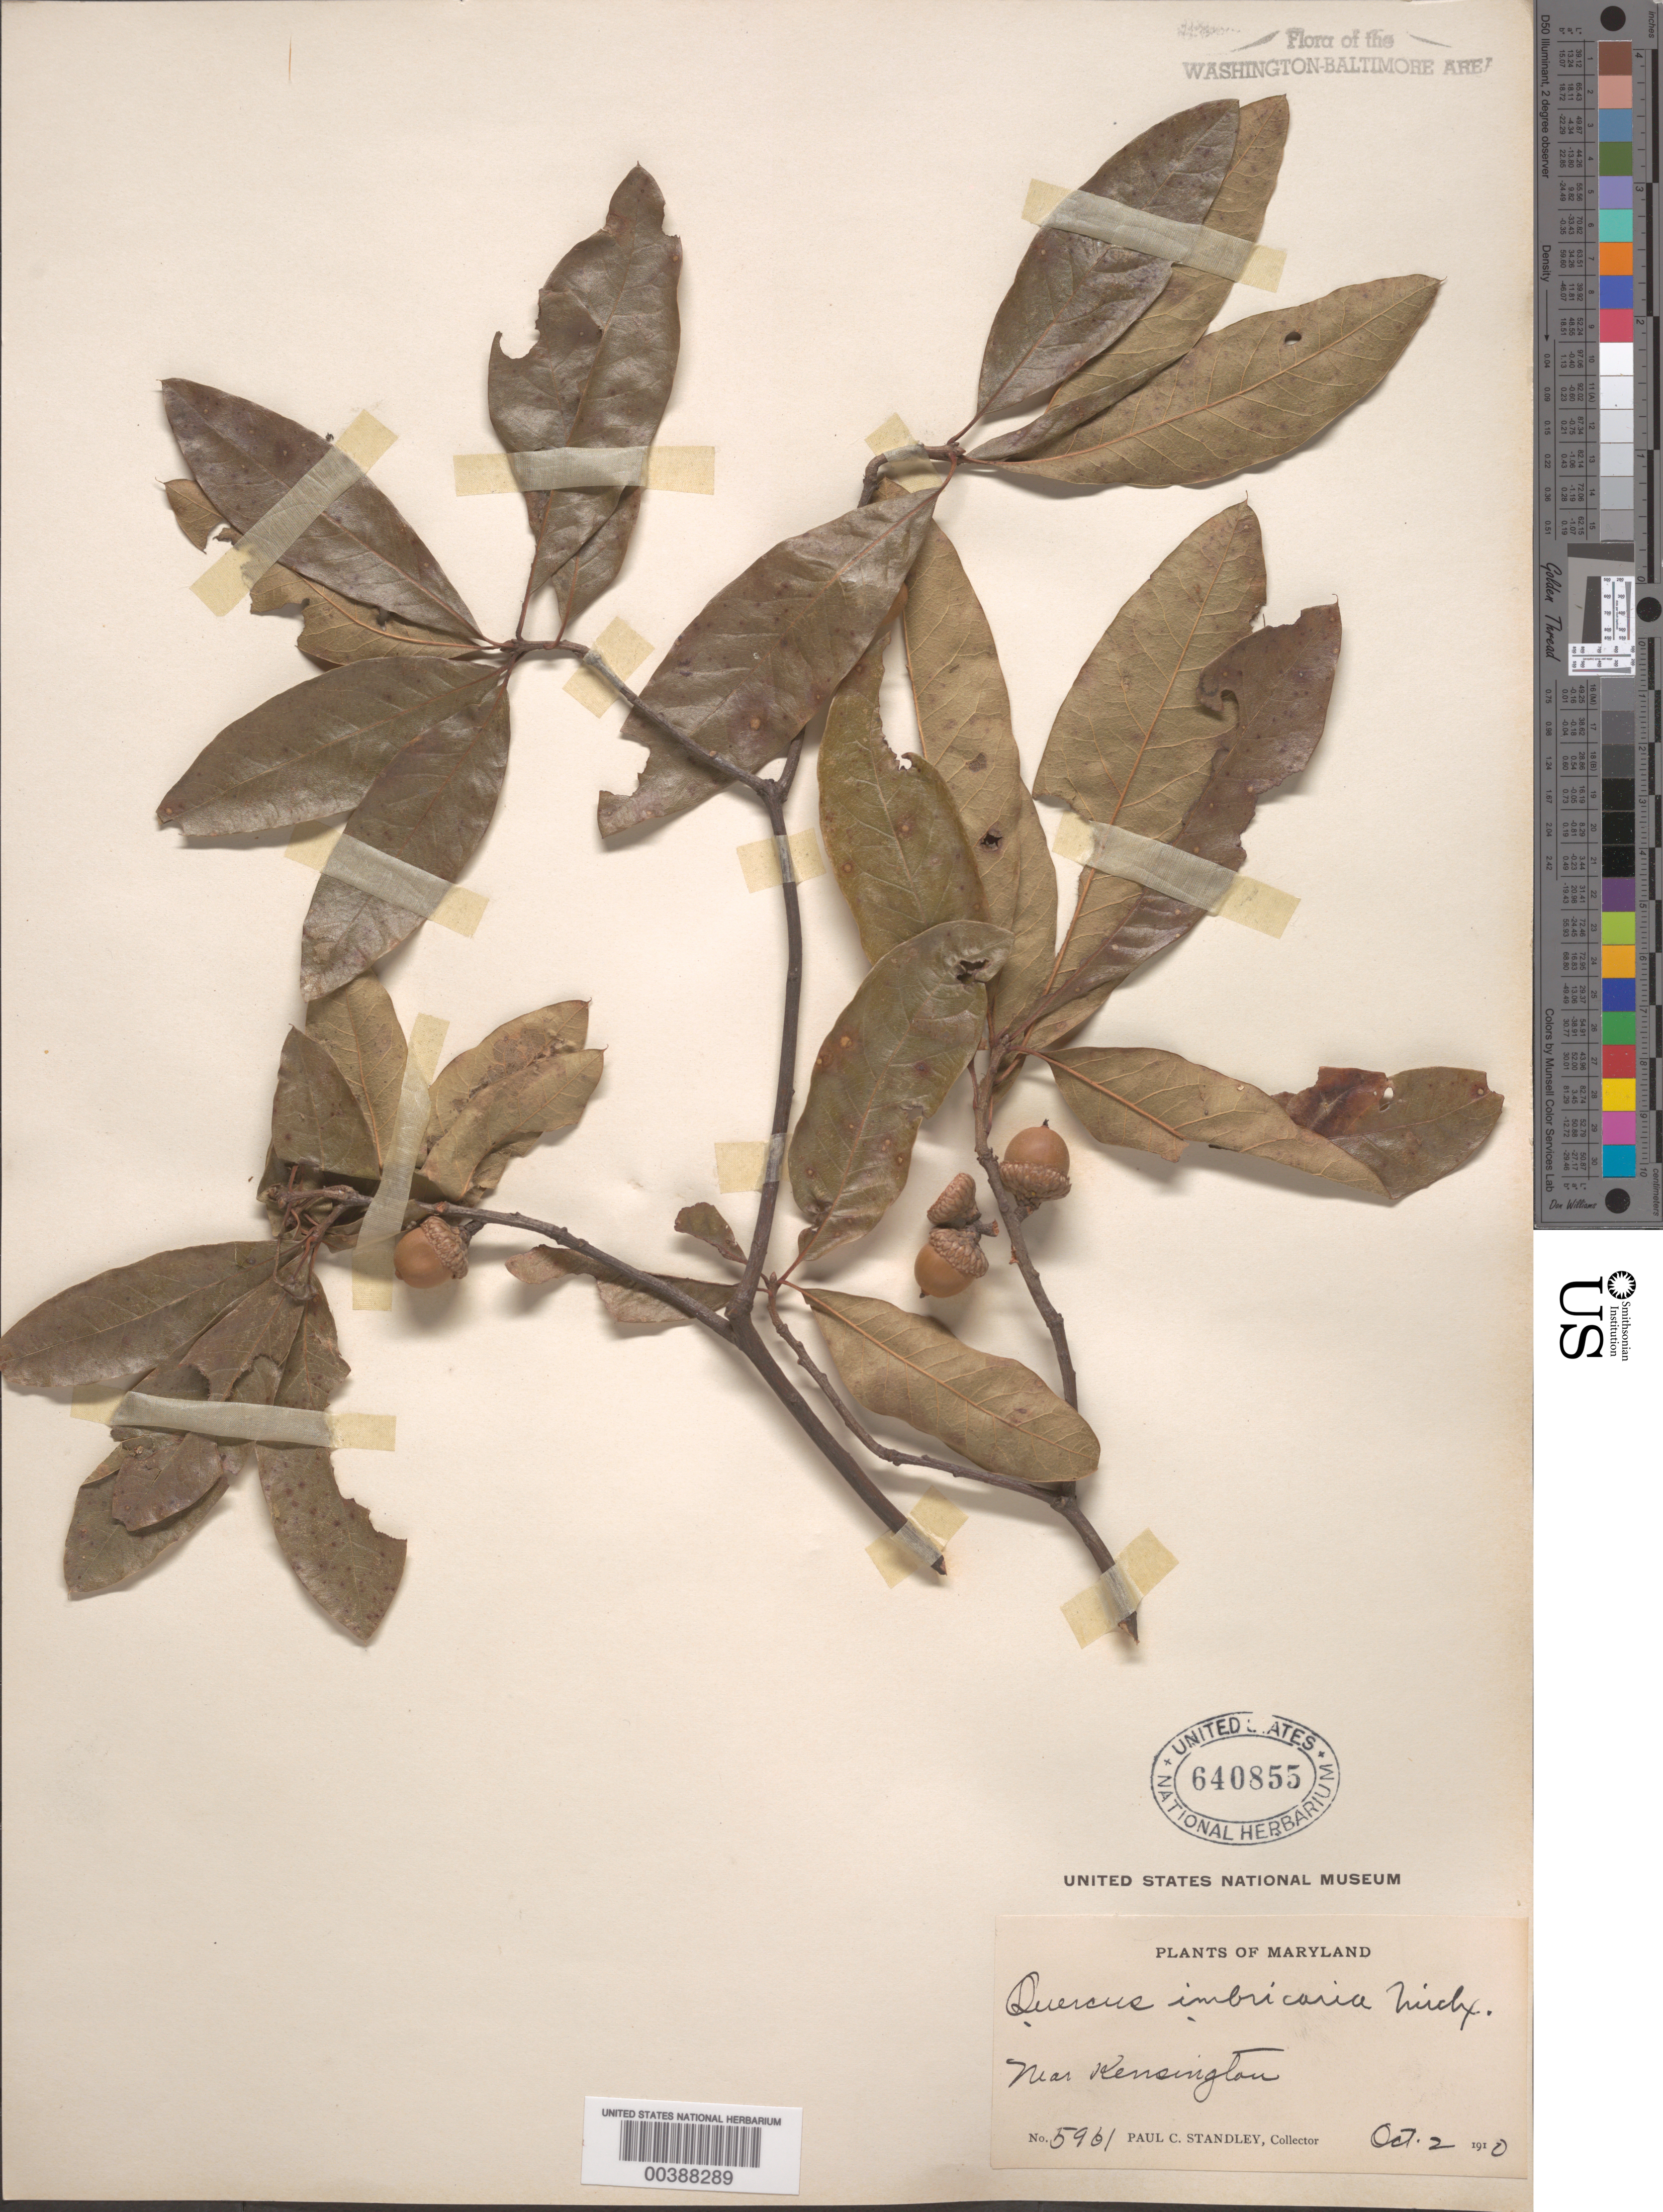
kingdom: Plantae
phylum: Tracheophyta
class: Magnoliopsida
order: Fagales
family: Fagaceae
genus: Quercus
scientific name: Quercus imbricaria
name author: Michx.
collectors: P. C. Standley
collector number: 5961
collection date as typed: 02 Oct 1910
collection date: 1910-10-02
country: United States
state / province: Maryland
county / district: Montgomery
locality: Kensington vicinity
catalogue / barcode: US 640855